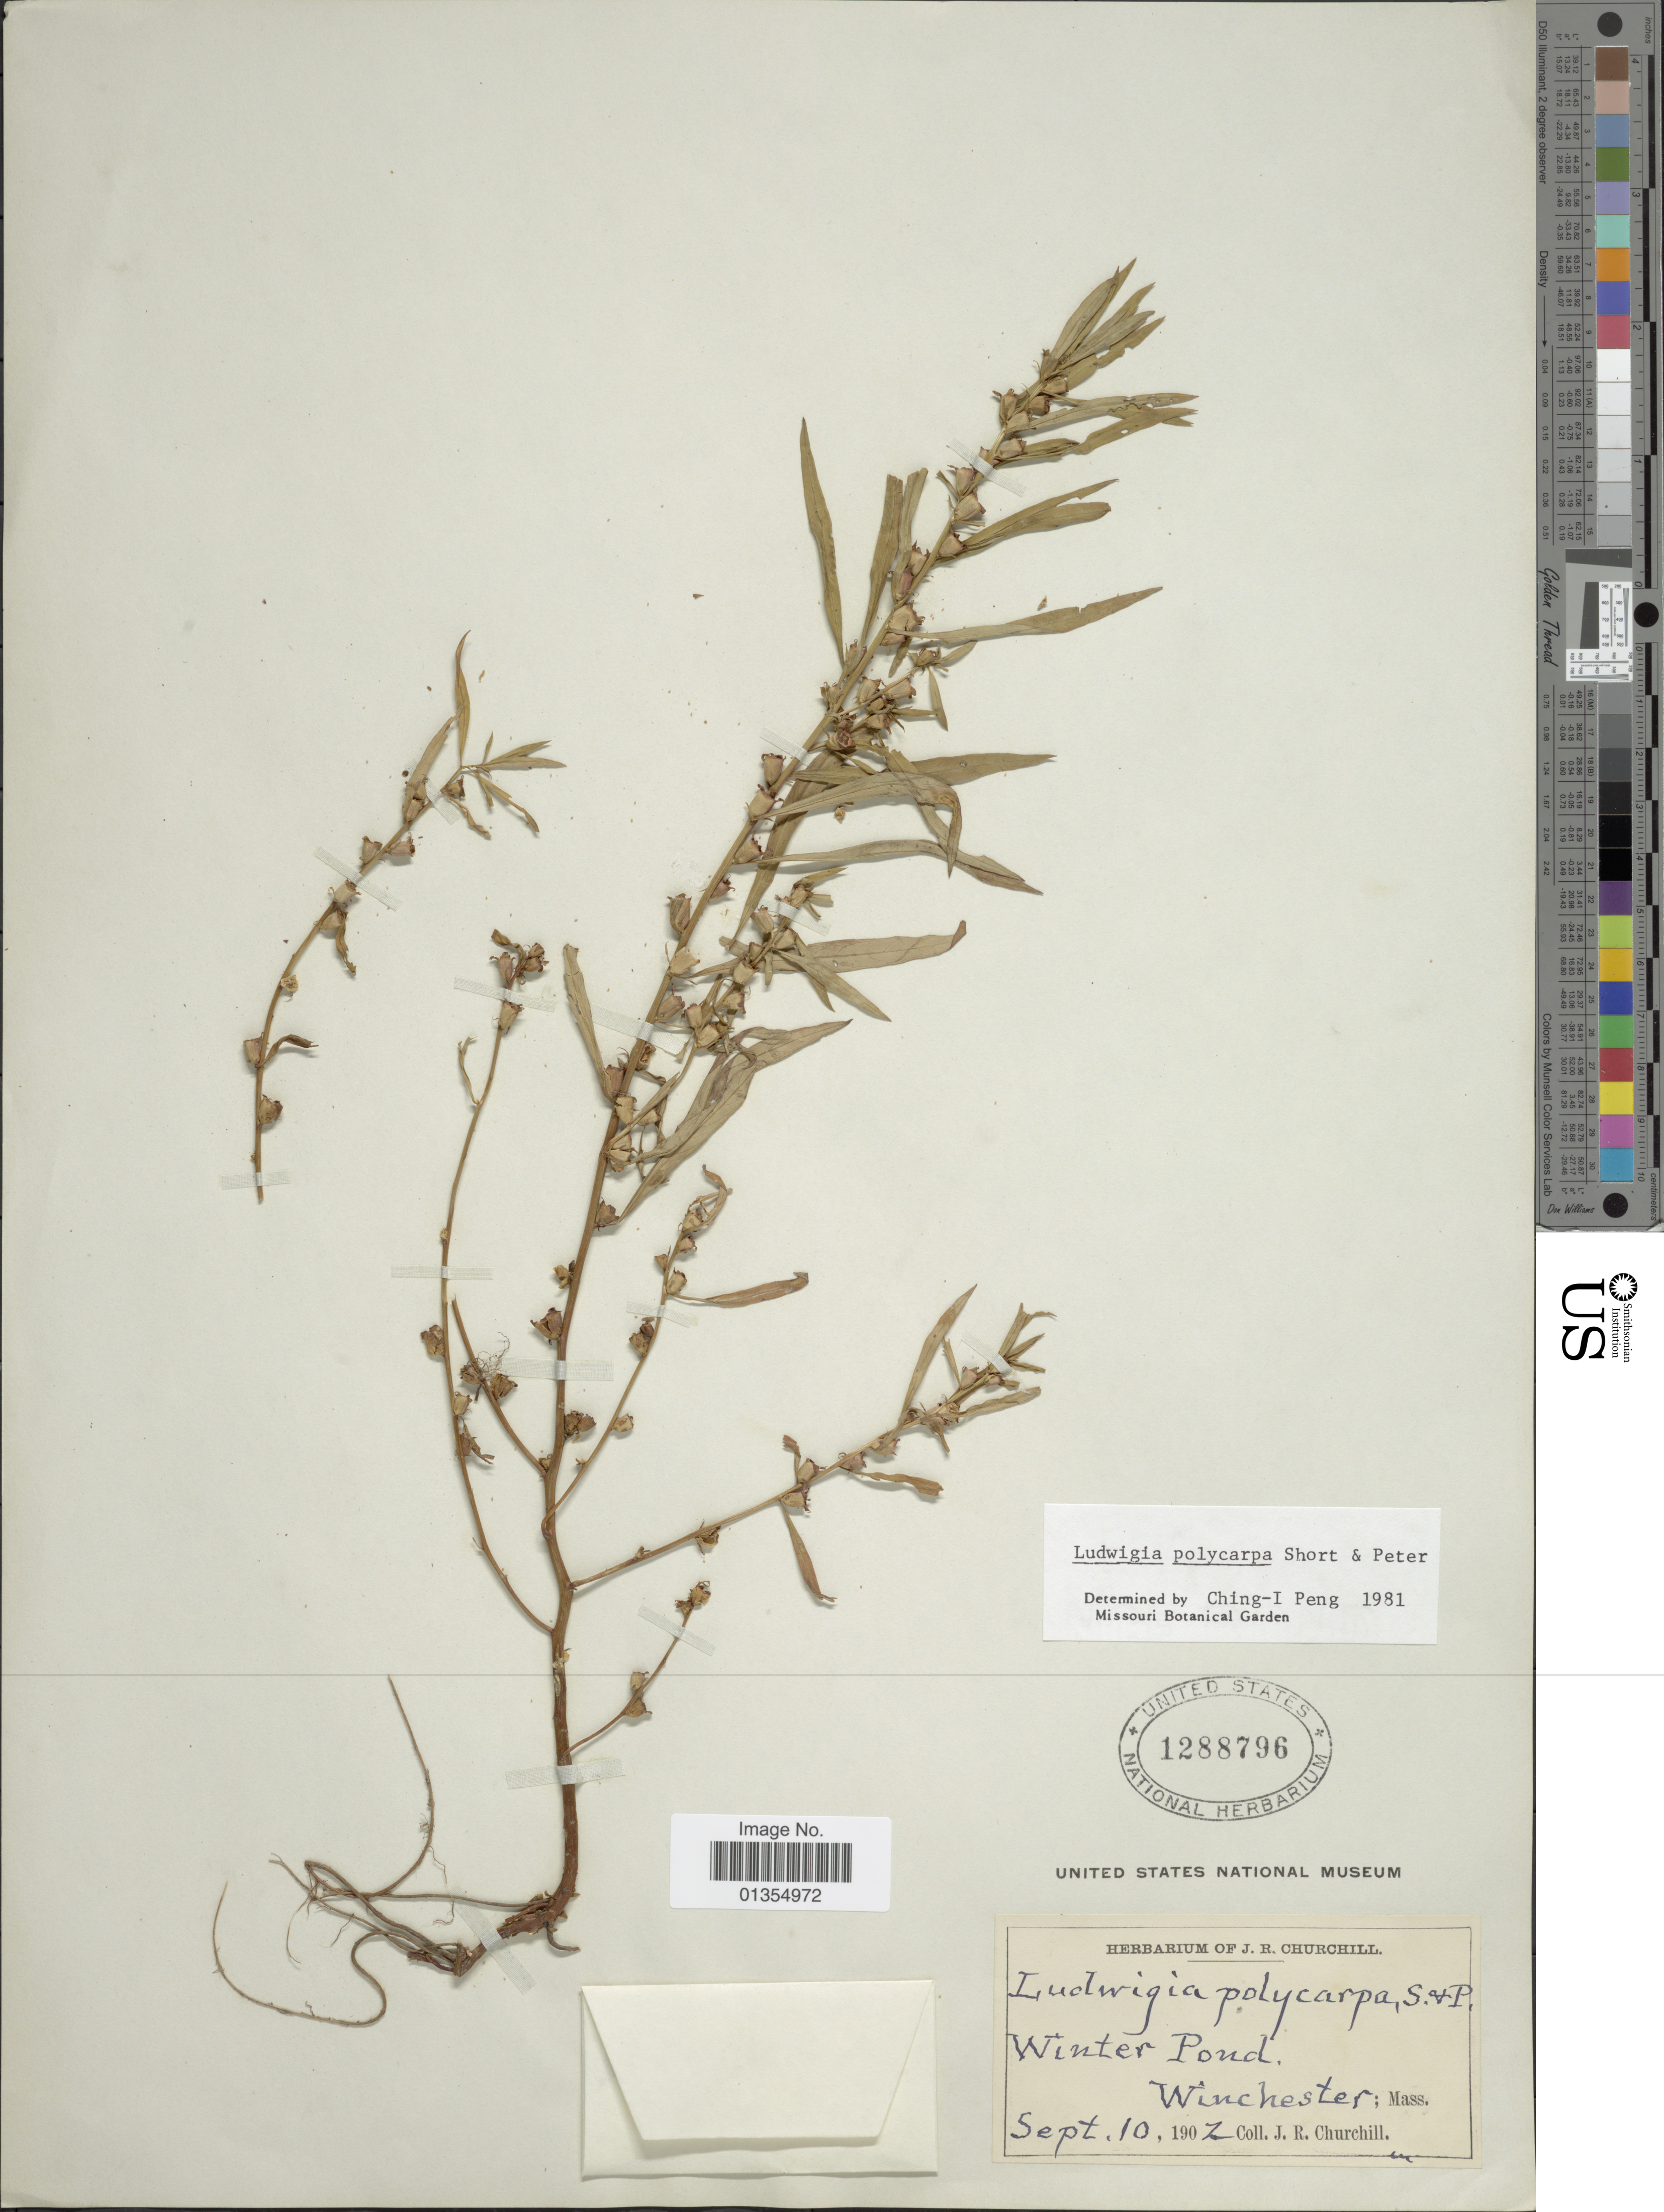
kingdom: Plantae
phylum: Tracheophyta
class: Magnoliopsida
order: Myrtales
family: Onagraceae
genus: Ludwigia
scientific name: Ludwigia polycarpa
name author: Short & R. Peter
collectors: J. Churchill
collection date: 1907-09-10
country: United States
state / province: Massachusetts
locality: Winter Pond, Winchester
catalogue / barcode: US 1288796